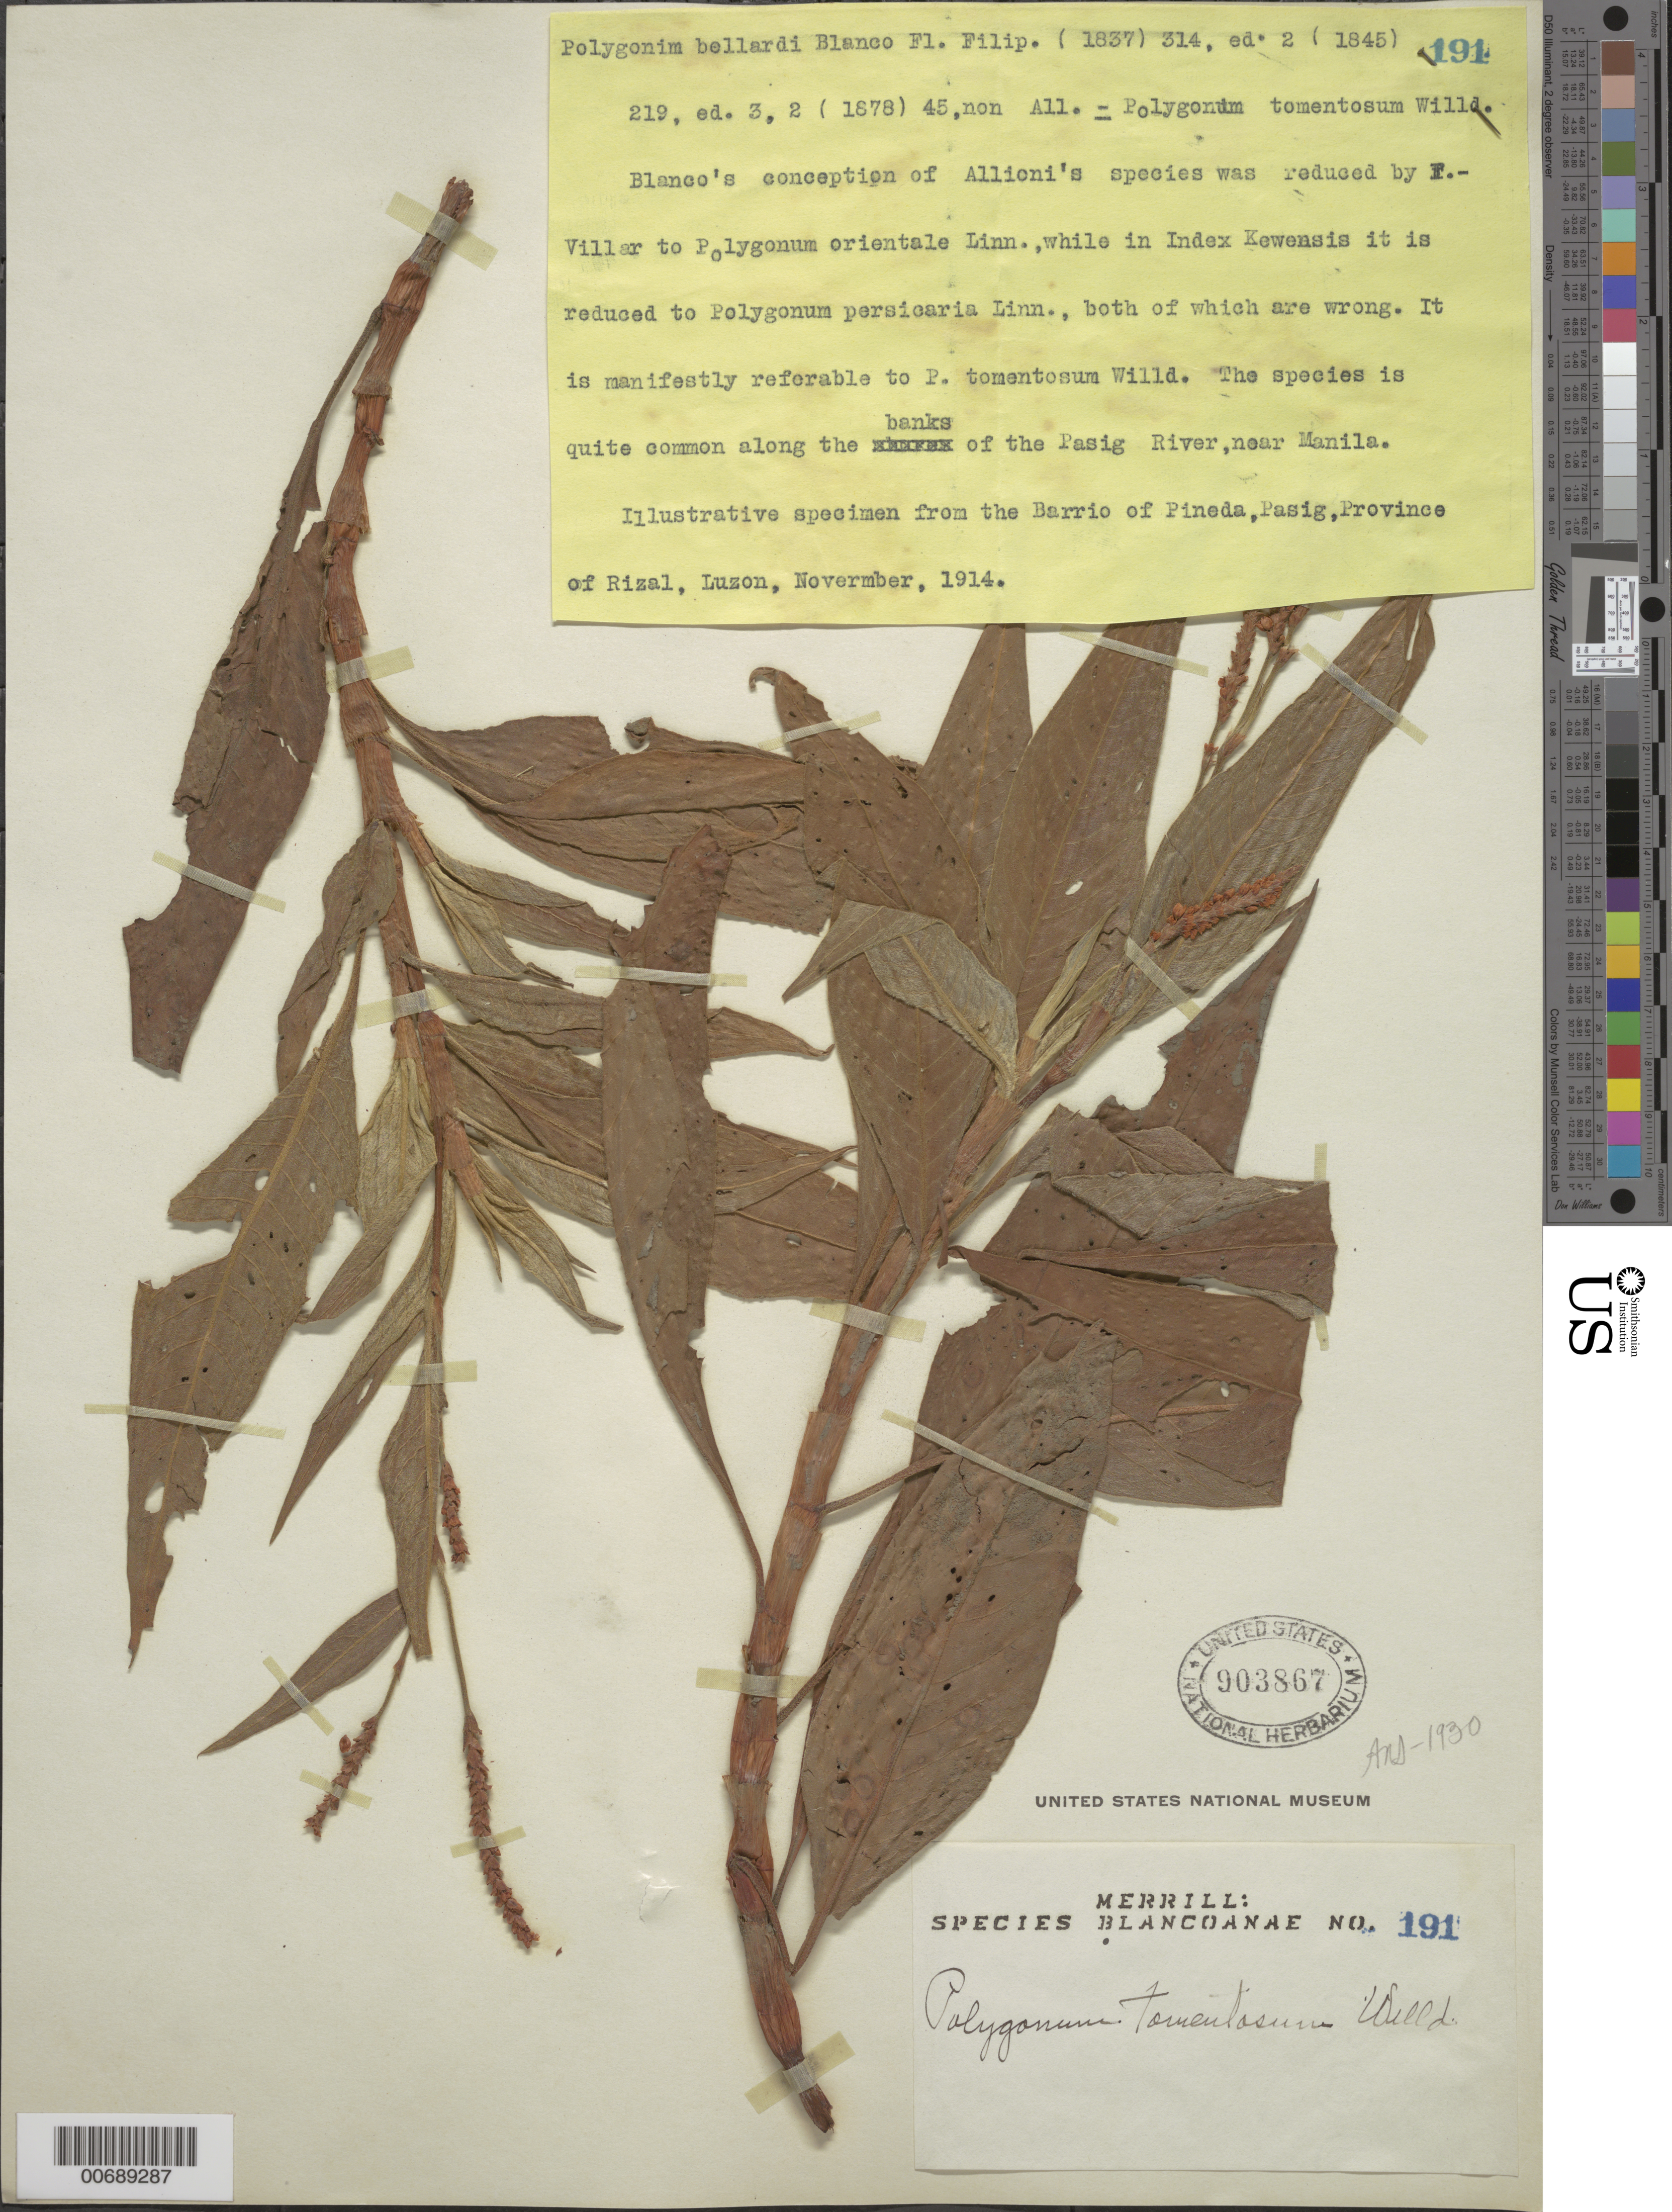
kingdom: Plantae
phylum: Tracheophyta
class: Magnoliopsida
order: Caryophyllales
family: Polygonaceae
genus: Polygonum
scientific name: Polygonum tomentosum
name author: Willd.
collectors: E. D. Merrill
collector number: Sp. Blancoan. 0191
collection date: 1914-11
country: Philippines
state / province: National Capital Region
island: Luzon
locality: Barrio of Pineda, Pasig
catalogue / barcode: US 903867